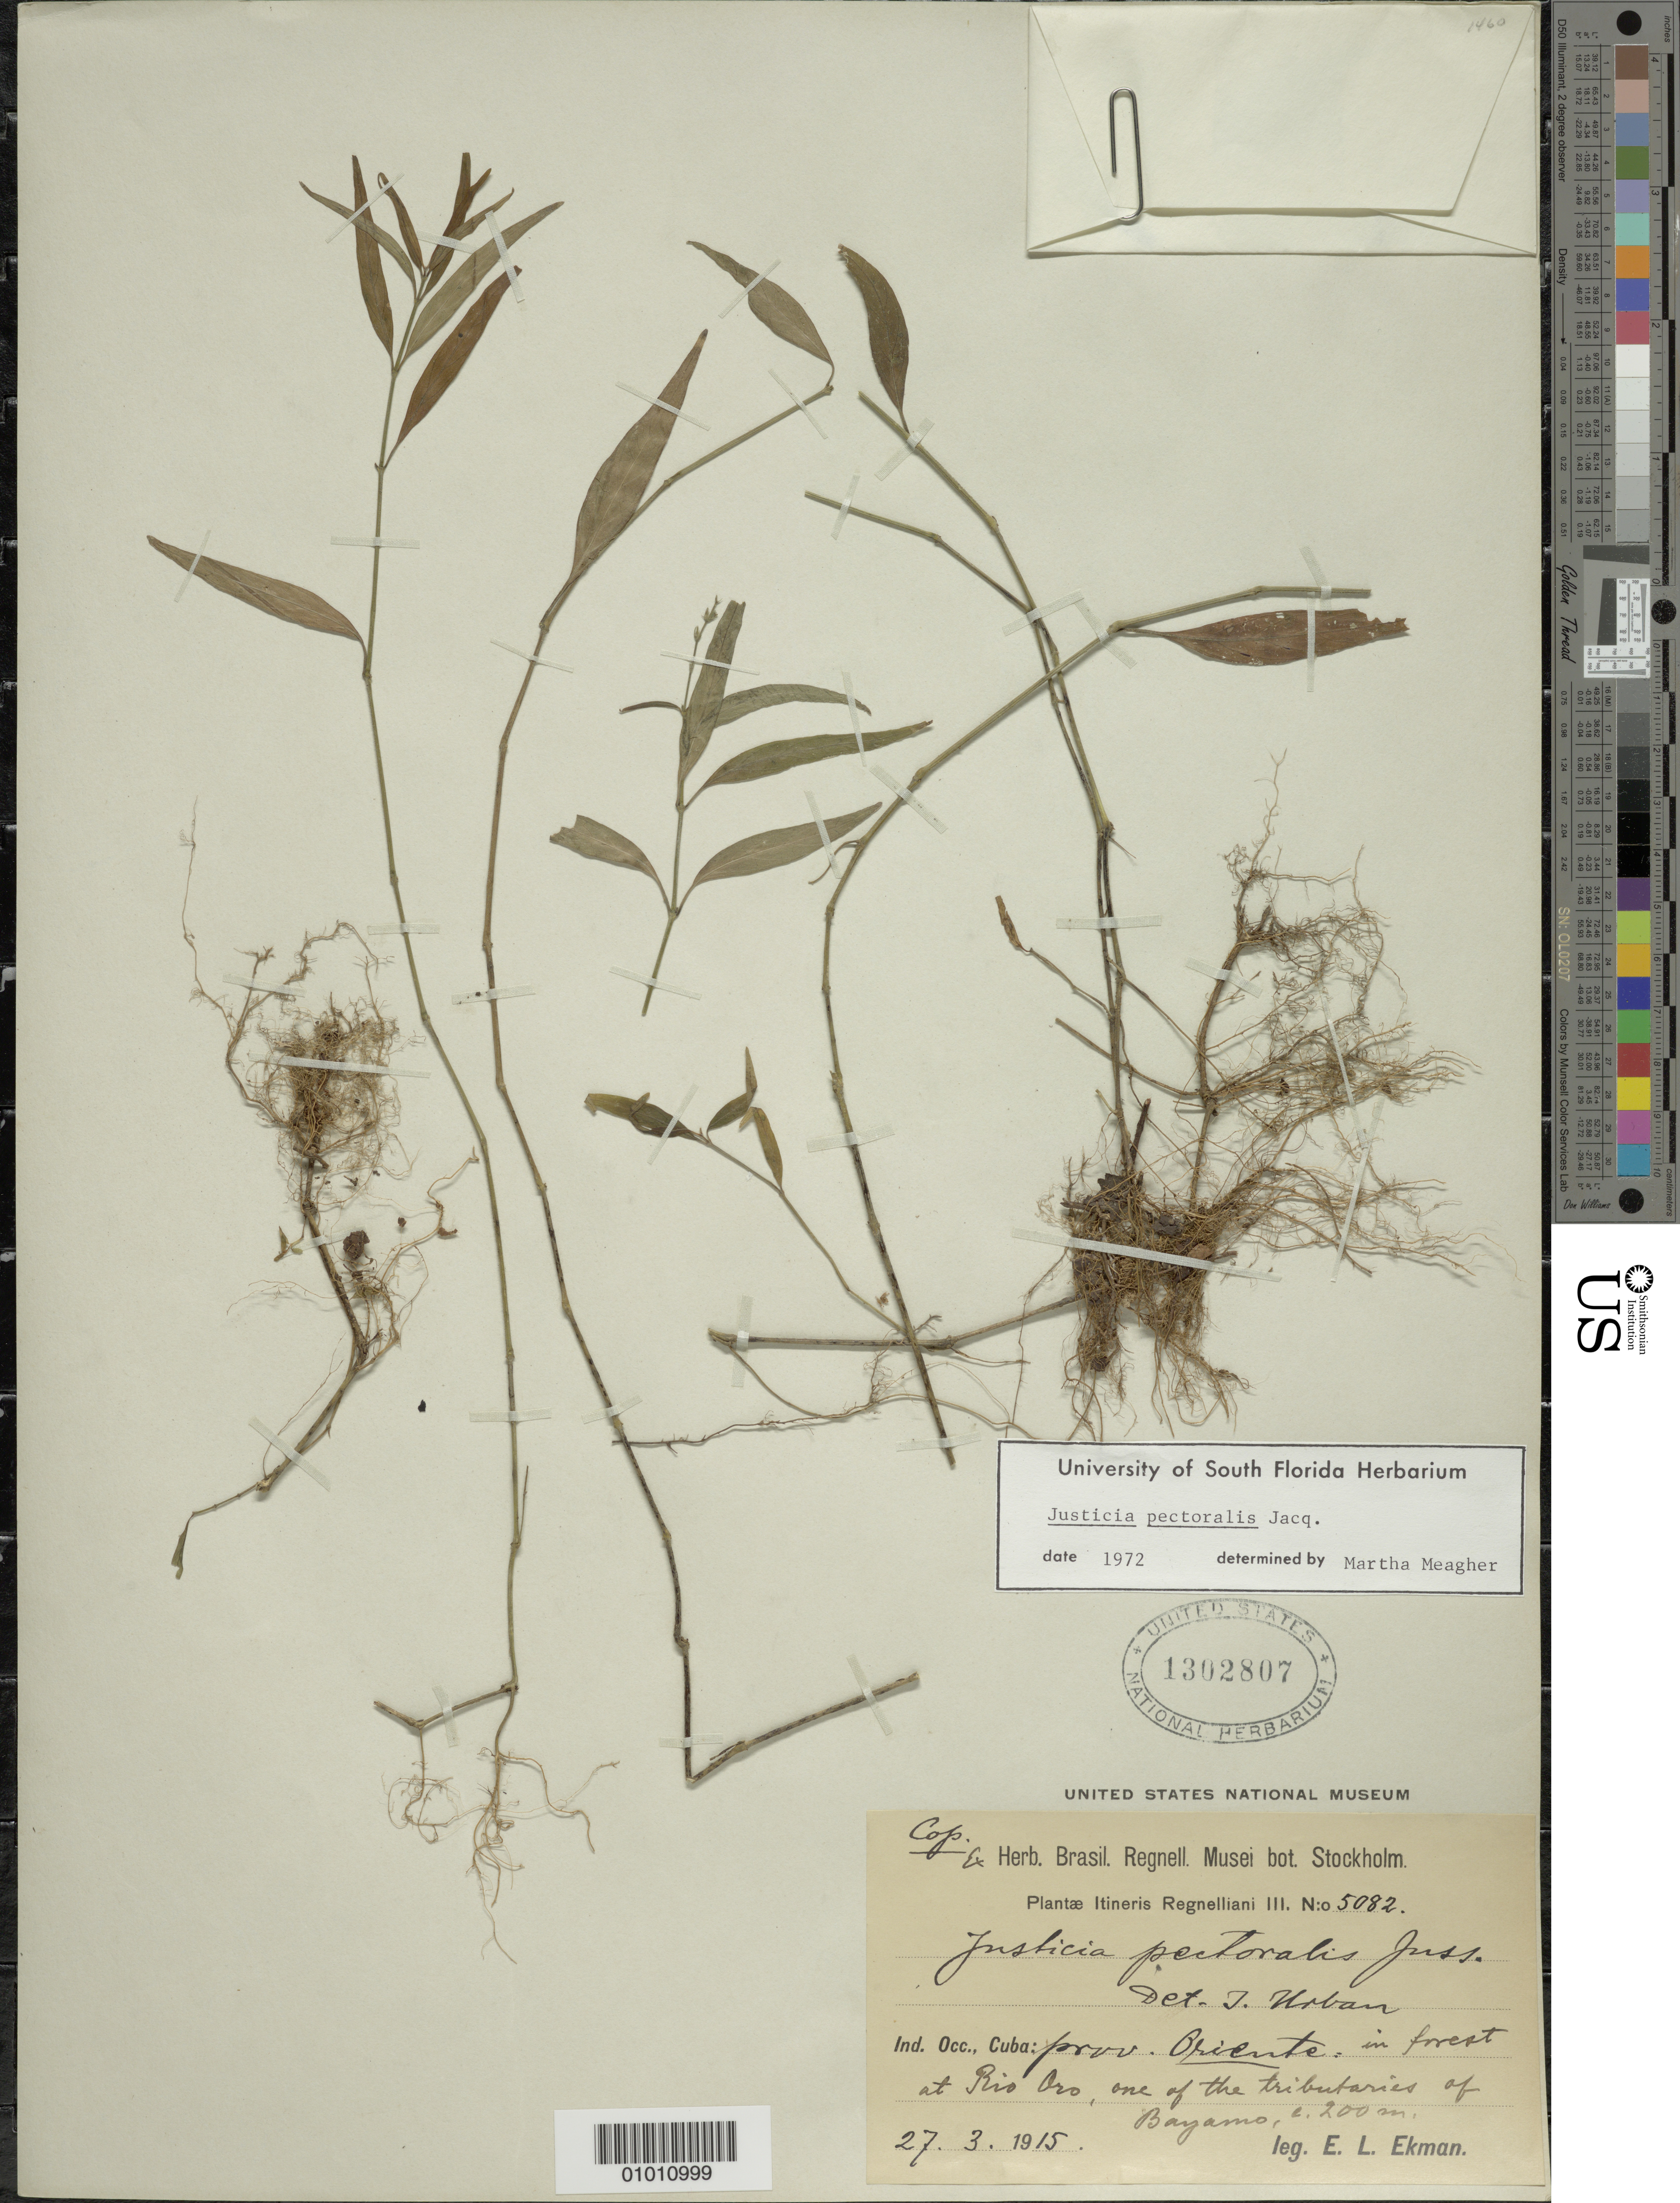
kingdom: Plantae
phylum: Tracheophyta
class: Magnoliopsida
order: Lamiales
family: Acanthaceae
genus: Justicia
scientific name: Justicia pectoralis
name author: Jacq.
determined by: Meagher, M.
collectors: E. L. Ekman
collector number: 5082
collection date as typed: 27 Mar 1915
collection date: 1915-03-27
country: Cuba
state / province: Oriente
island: Cuba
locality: Río Oro, tributary of Bayamo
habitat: Forest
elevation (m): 200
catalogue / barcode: US 1302807